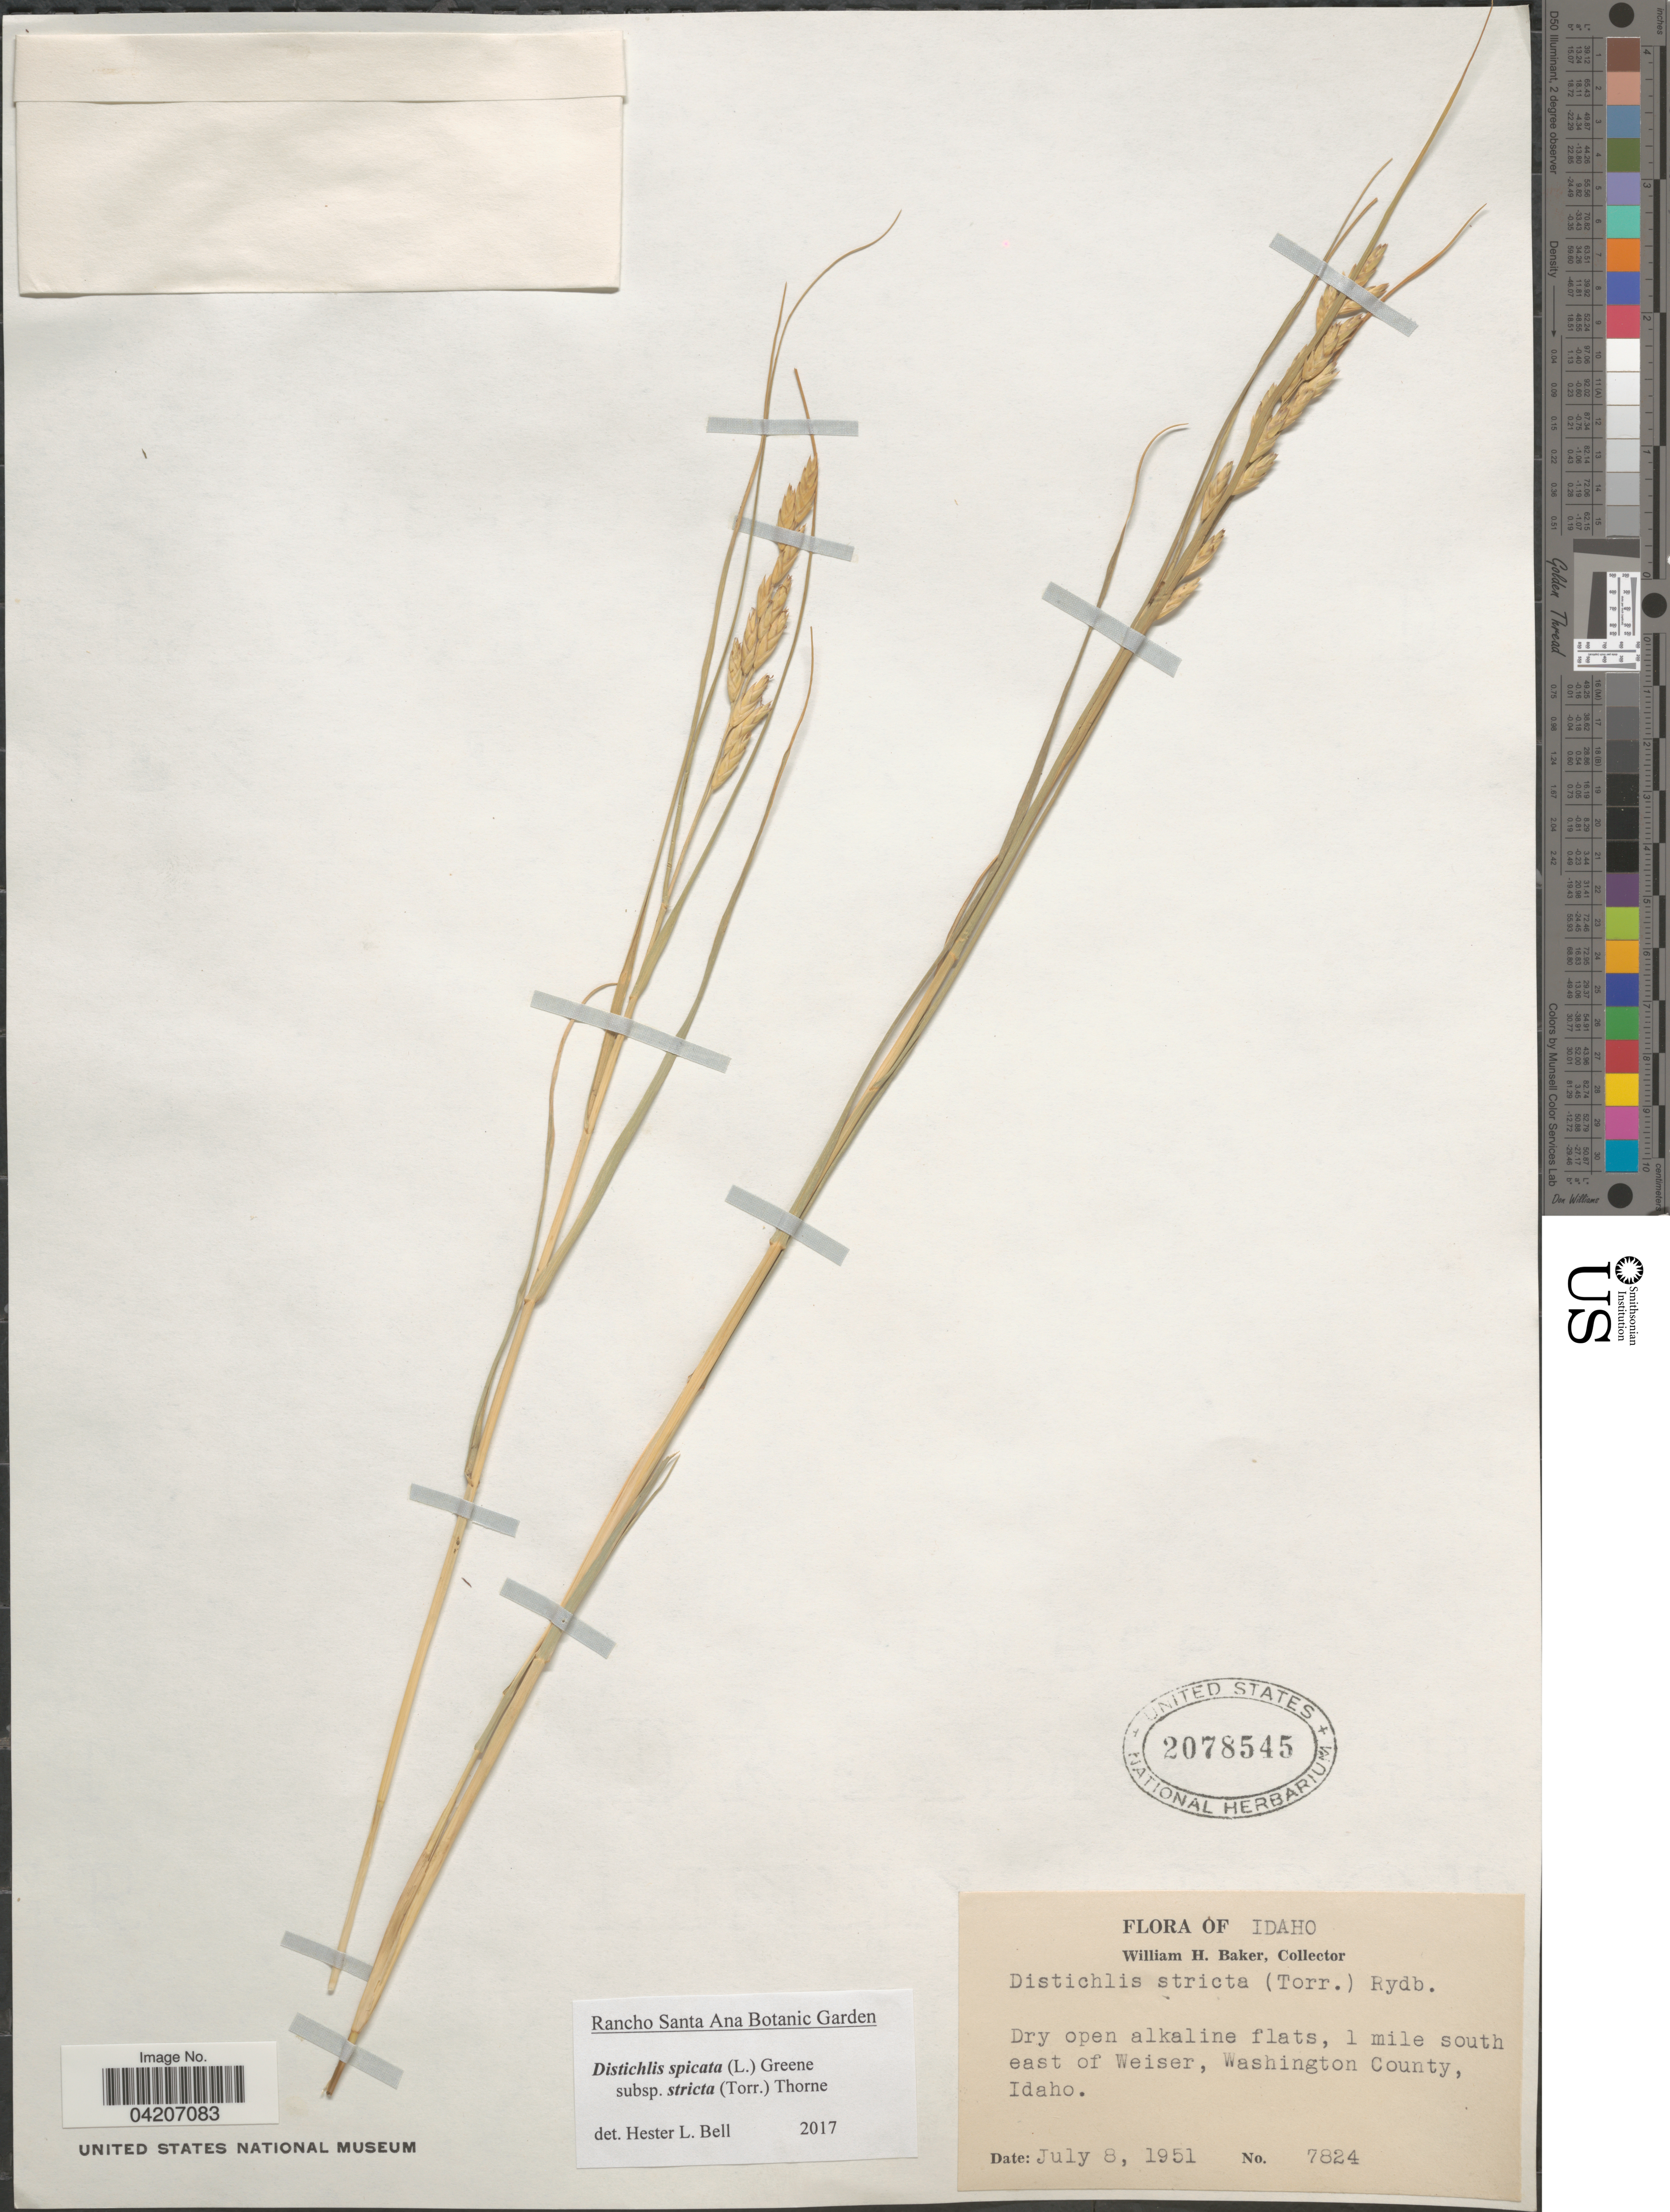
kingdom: Plantae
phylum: Tracheophyta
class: Liliopsida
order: Poales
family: Poaceae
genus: Distichlis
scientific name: Distichlis spicata subsp. stricta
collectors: W. H. Baker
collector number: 7824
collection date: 1951-07-08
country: United States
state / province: Idaho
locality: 1 mile south east of Weiser, Washington County.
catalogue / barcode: US 2078545